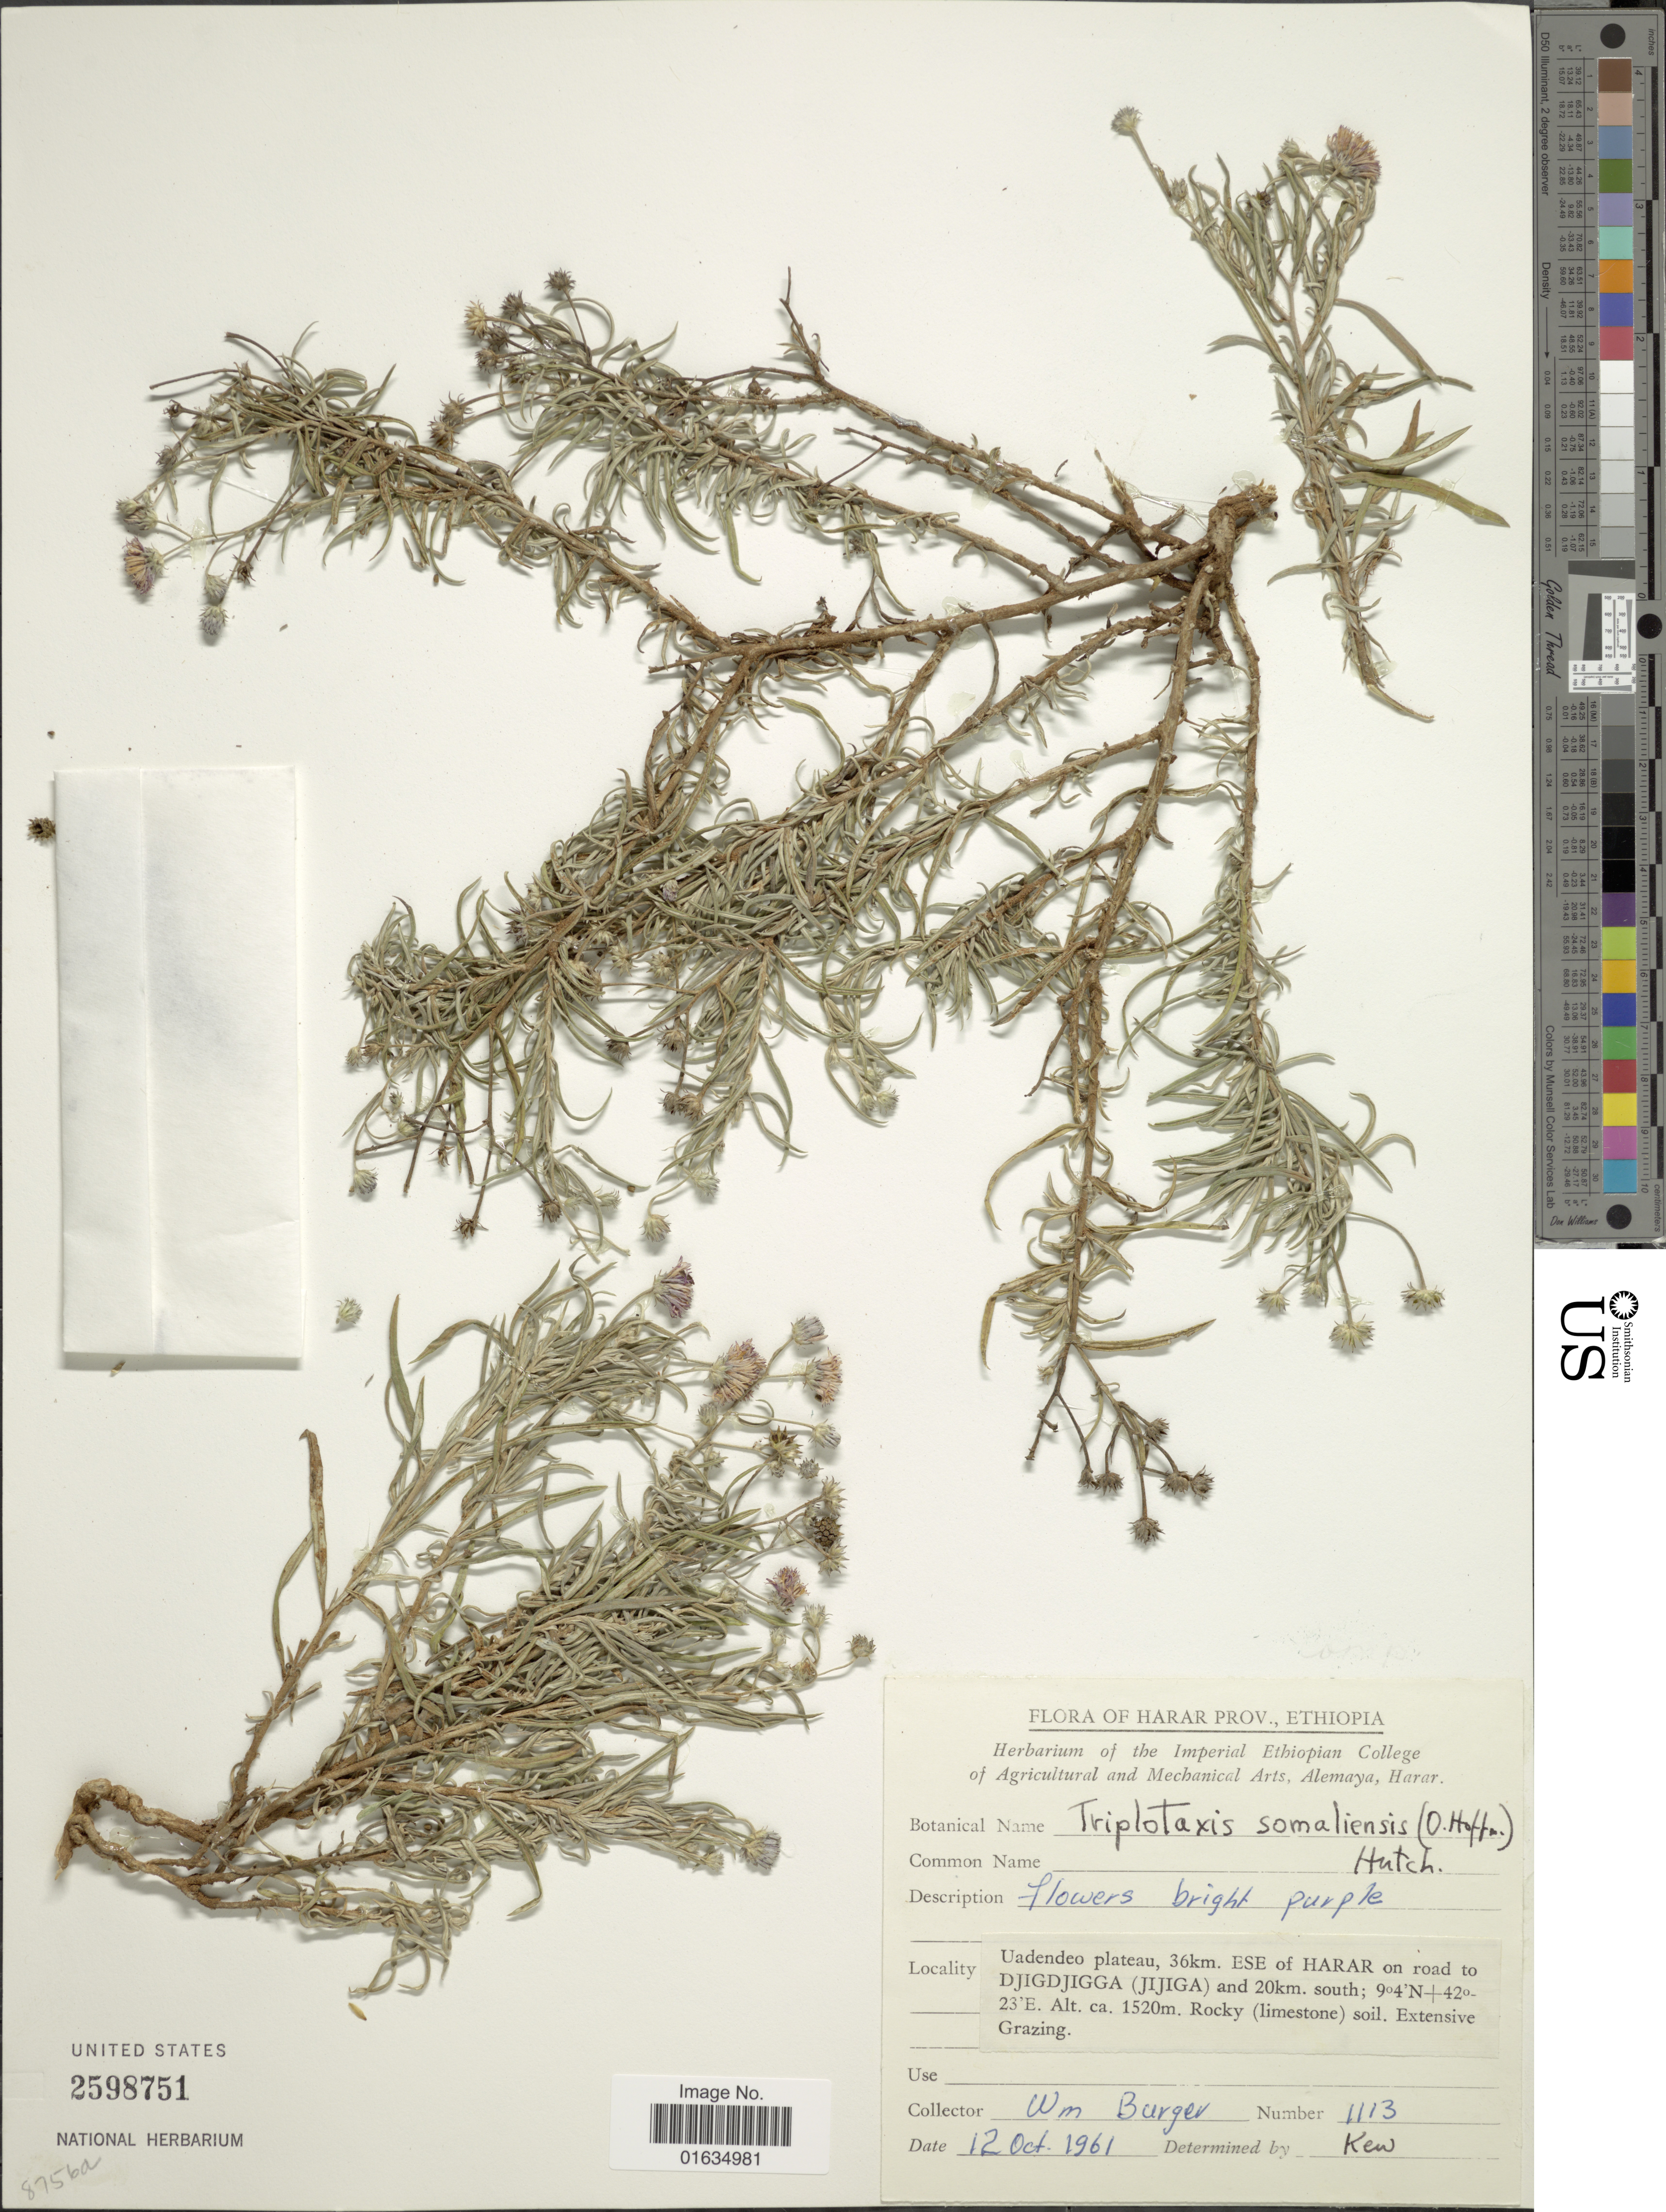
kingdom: Plantae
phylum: Tracheophyta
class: Magnoliopsida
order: Asterales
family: Asteraceae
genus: Gutenbergia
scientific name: Gutenbergia somalensis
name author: (O. Hoffm.) M.G. Gilbert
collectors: W. Burger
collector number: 1113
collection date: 1961-10-12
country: Ethiopia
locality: Harar Prov., Uadendeo plateau, 36 km ESE of Harar on road to Djigdjigga (Jijiga) and 20 km south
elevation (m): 1520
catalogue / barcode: US 2598751